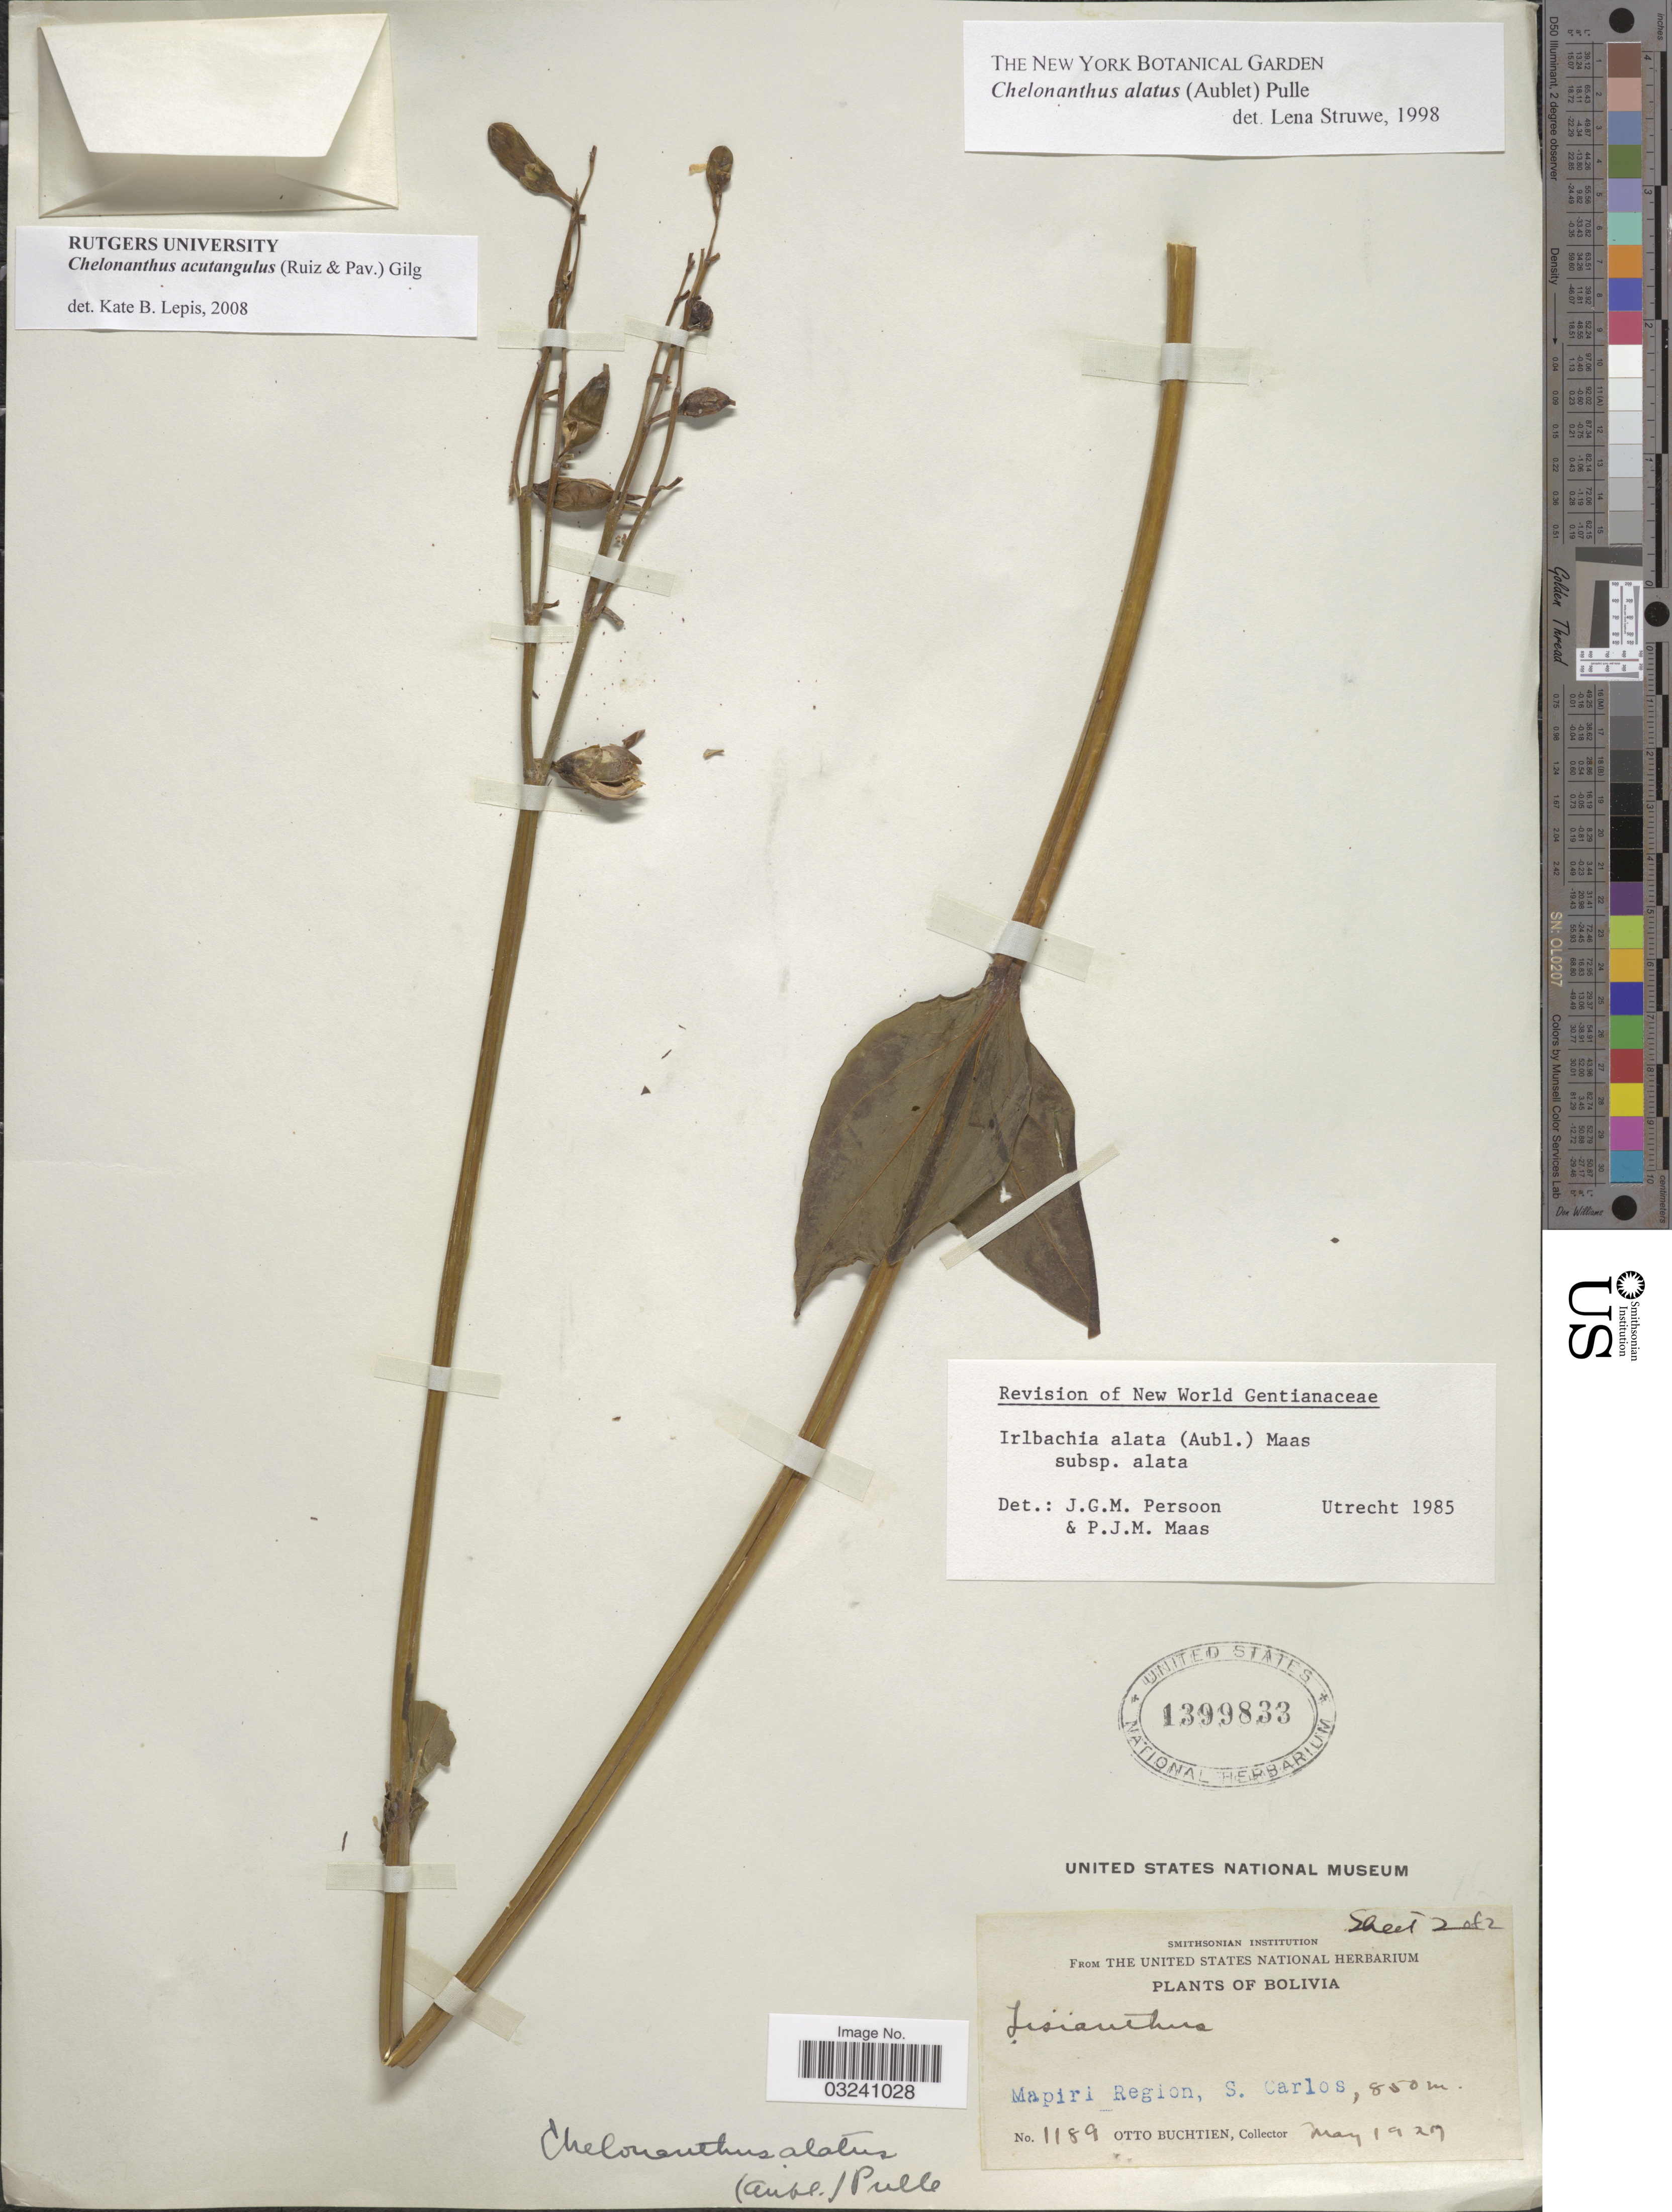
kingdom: Plantae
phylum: Tracheophyta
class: Magnoliopsida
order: Gentianales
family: Gentianaceae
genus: Chelonanthus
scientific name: Chelonanthus acutangulus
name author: (Ruiz & Pav.) Gilg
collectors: O. Buchtien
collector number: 1189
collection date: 1927-05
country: Bolivia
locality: Mapiri Region, S. Carlos.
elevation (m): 850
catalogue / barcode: US 1399833